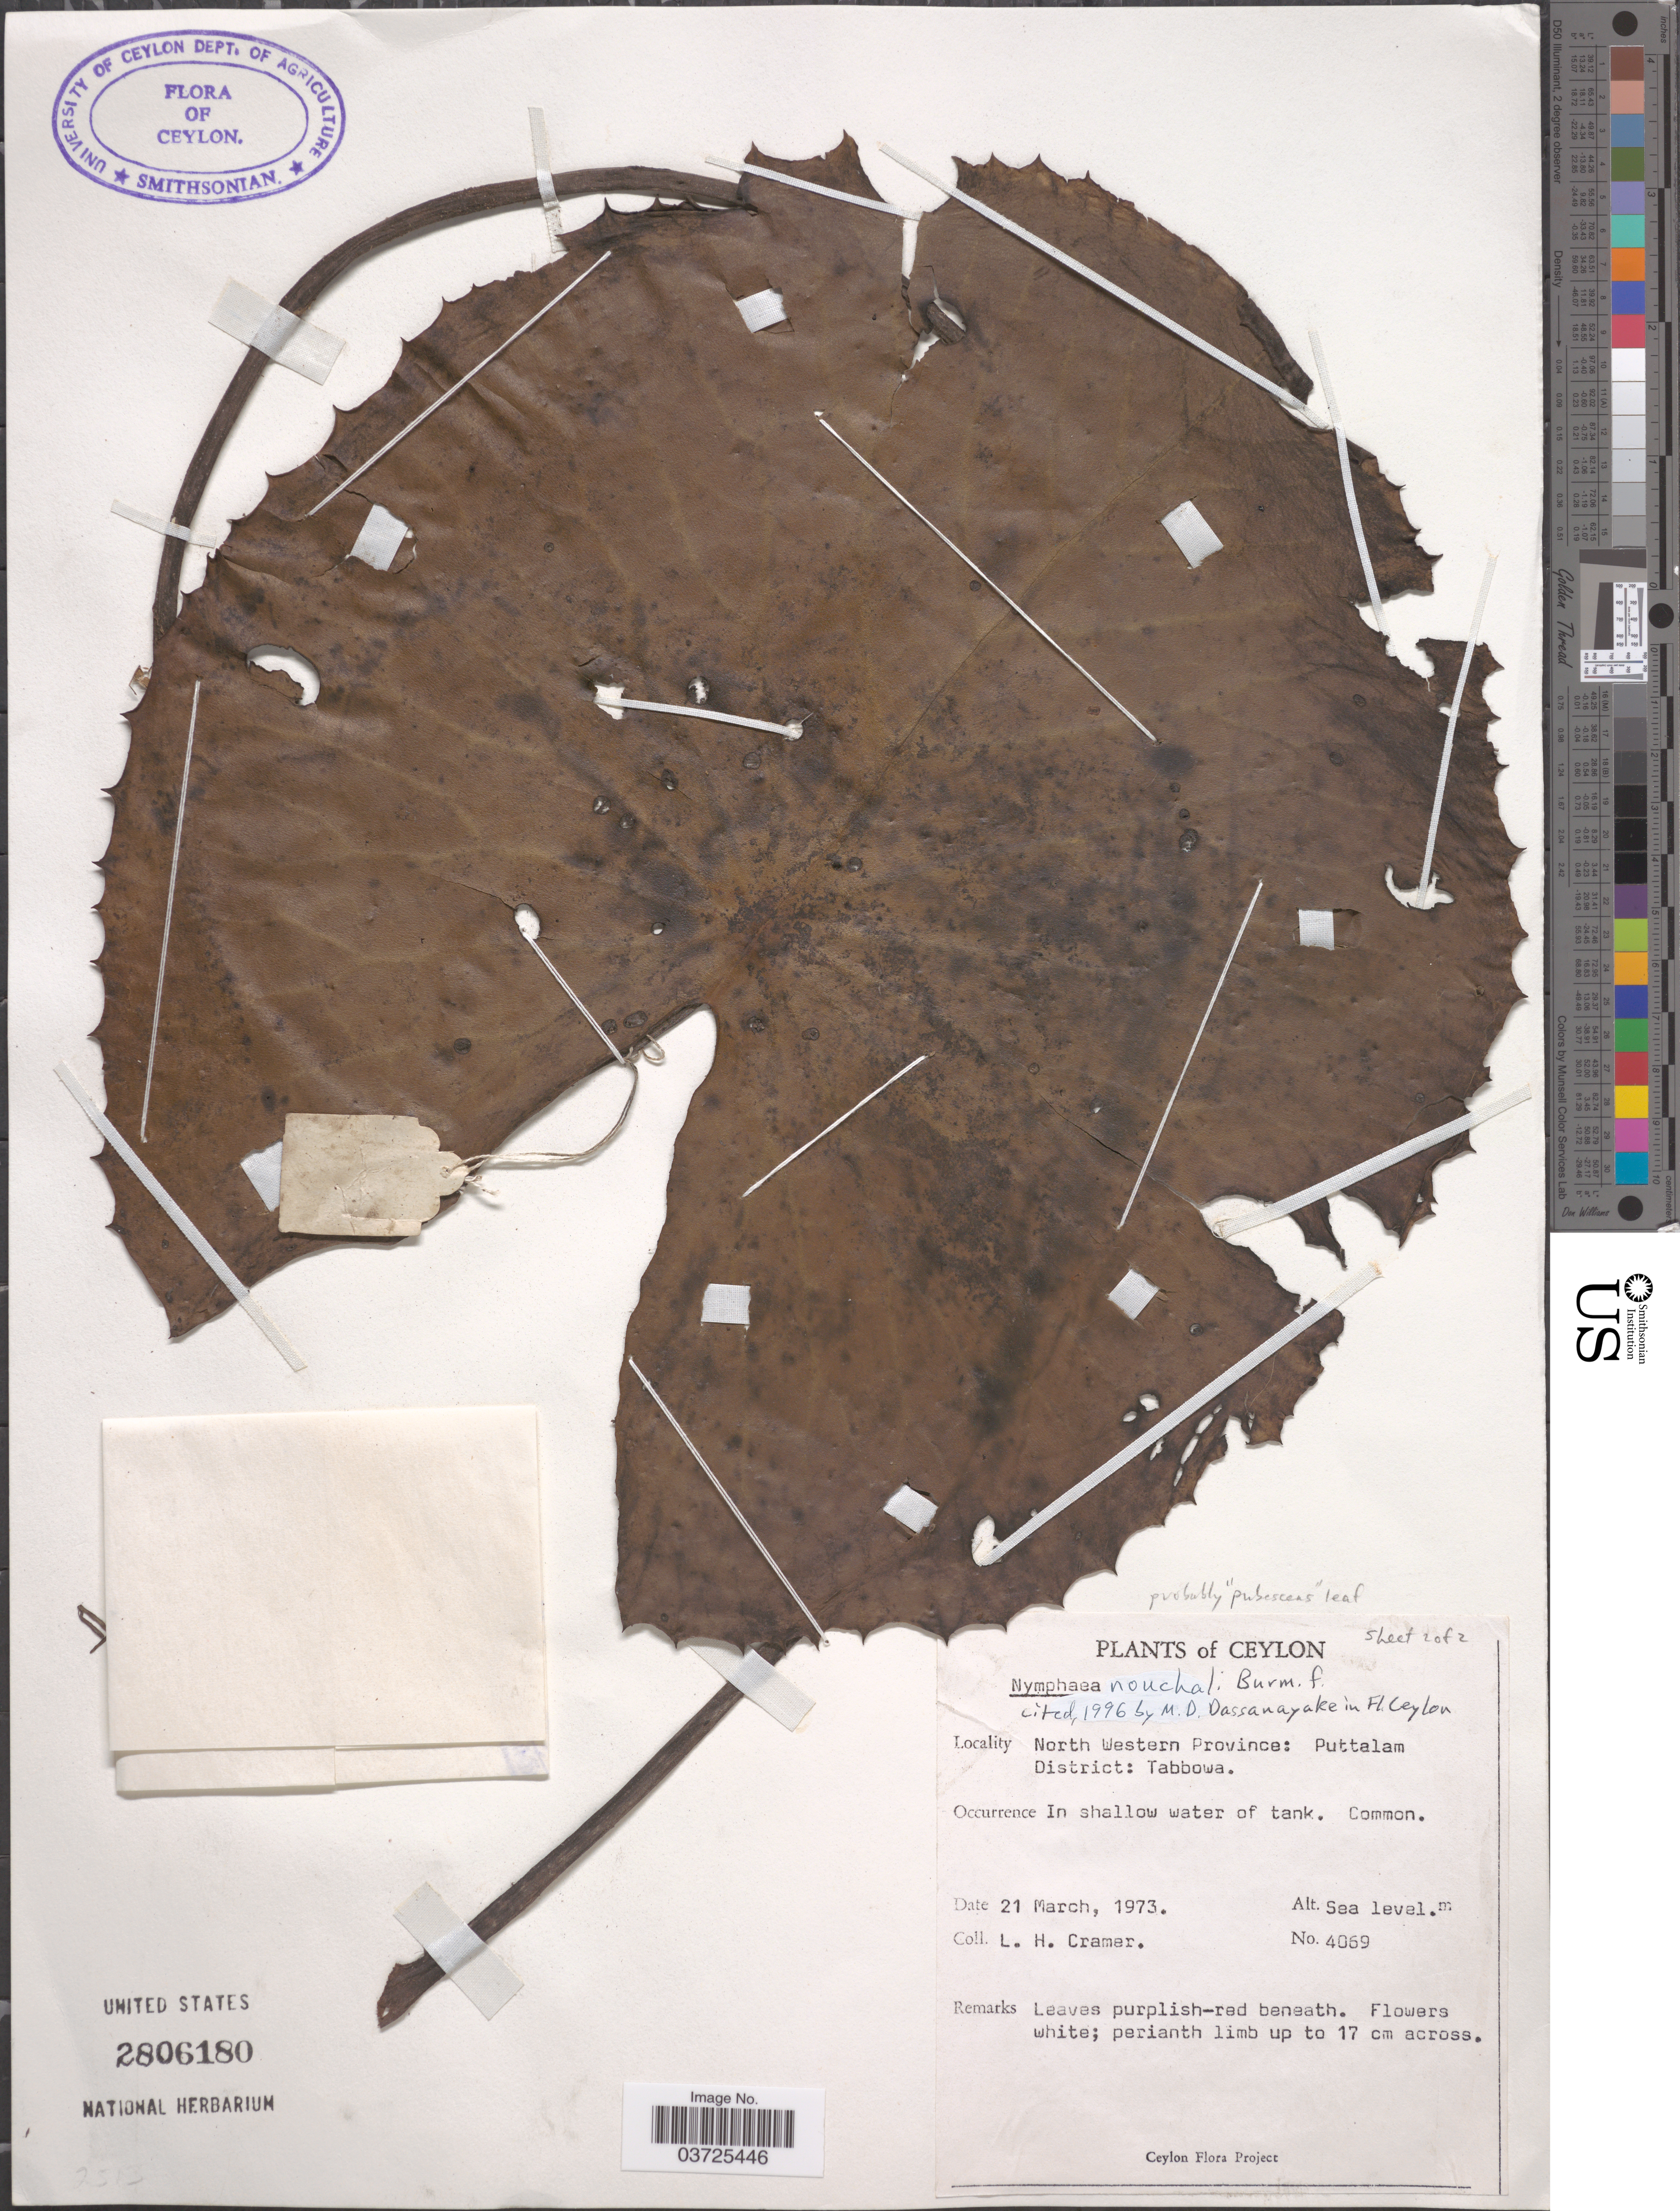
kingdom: Plantae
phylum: Tracheophyta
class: Magnoliopsida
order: Nymphaeales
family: Nymphaeaceae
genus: Nymphaea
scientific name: Nymphaea stellata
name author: Willd.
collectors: L. H. Cramer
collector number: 4069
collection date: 1973-03-21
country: Sri Lanka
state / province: North Western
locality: Ceylon. Puttalam District: Tabbowa.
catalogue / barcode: US 2806180